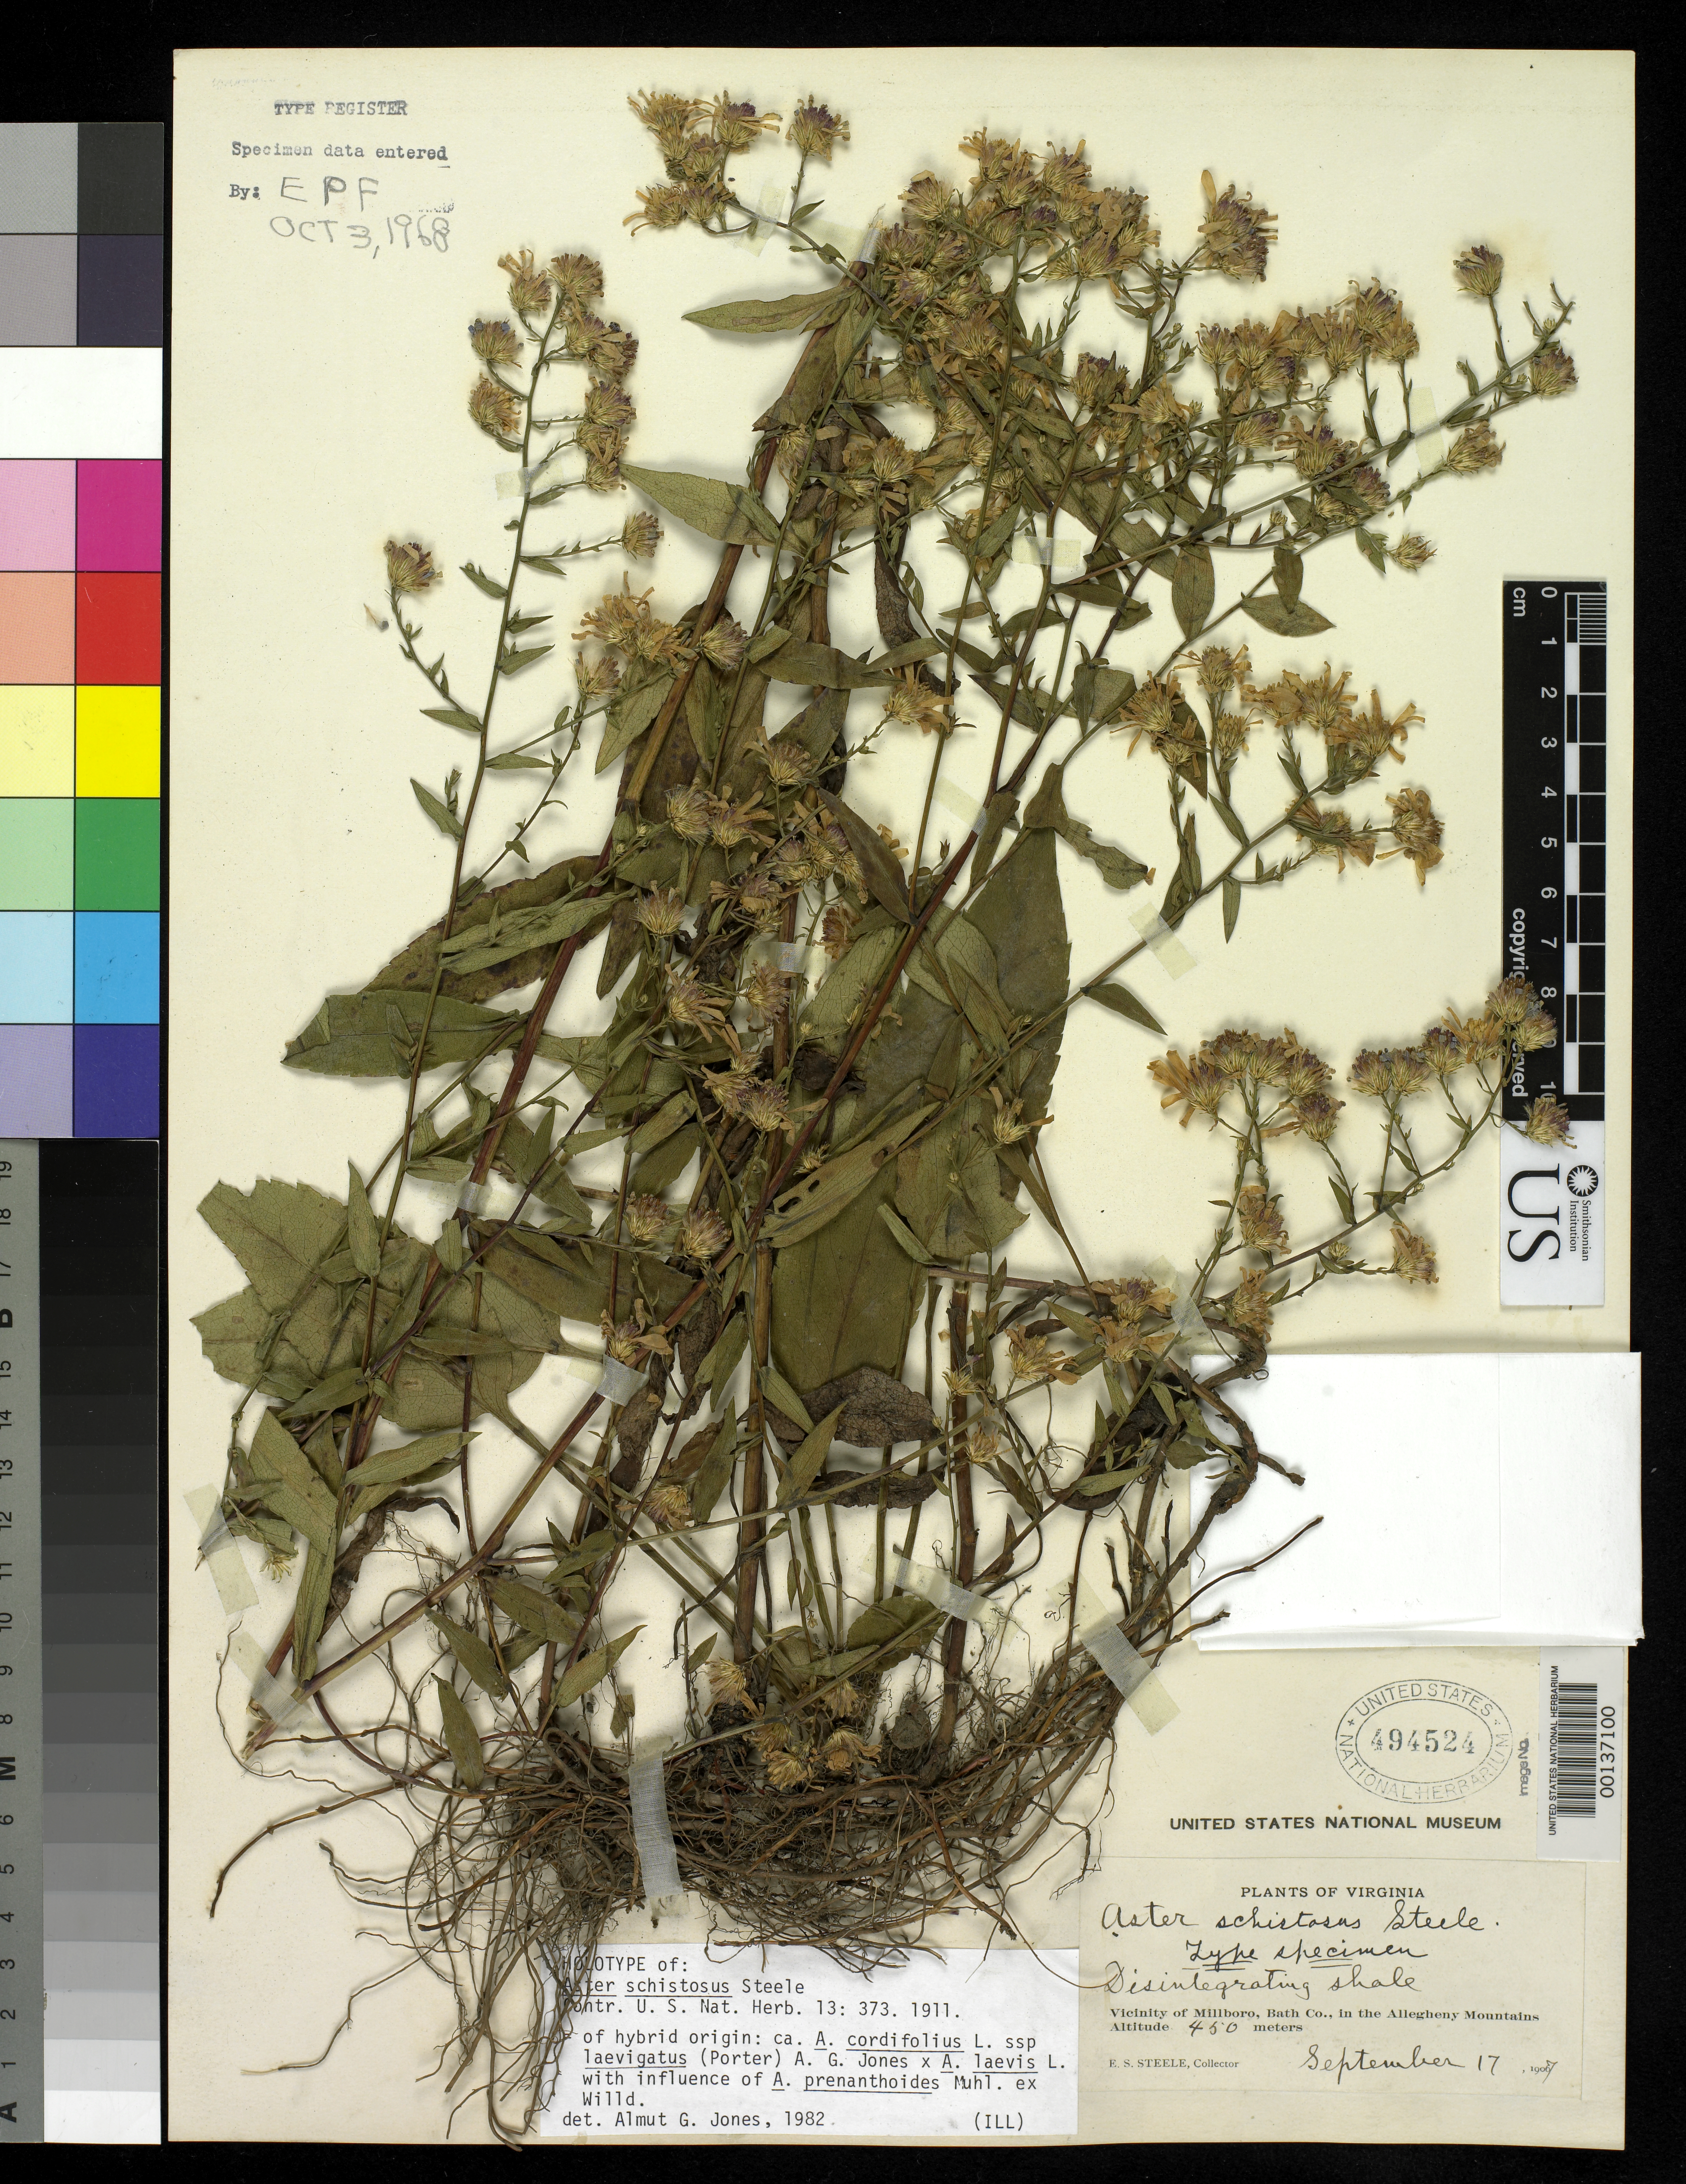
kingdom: Plantae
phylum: Tracheophyta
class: Magnoliopsida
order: Asterales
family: Asteraceae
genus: Aster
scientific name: Aster schistosus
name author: E.S. Steele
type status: Holotype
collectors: E. Steele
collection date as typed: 17 Sep 1907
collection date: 1907-09-17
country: United States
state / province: Virginia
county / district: Bath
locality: Millboro.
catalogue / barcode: US 494524